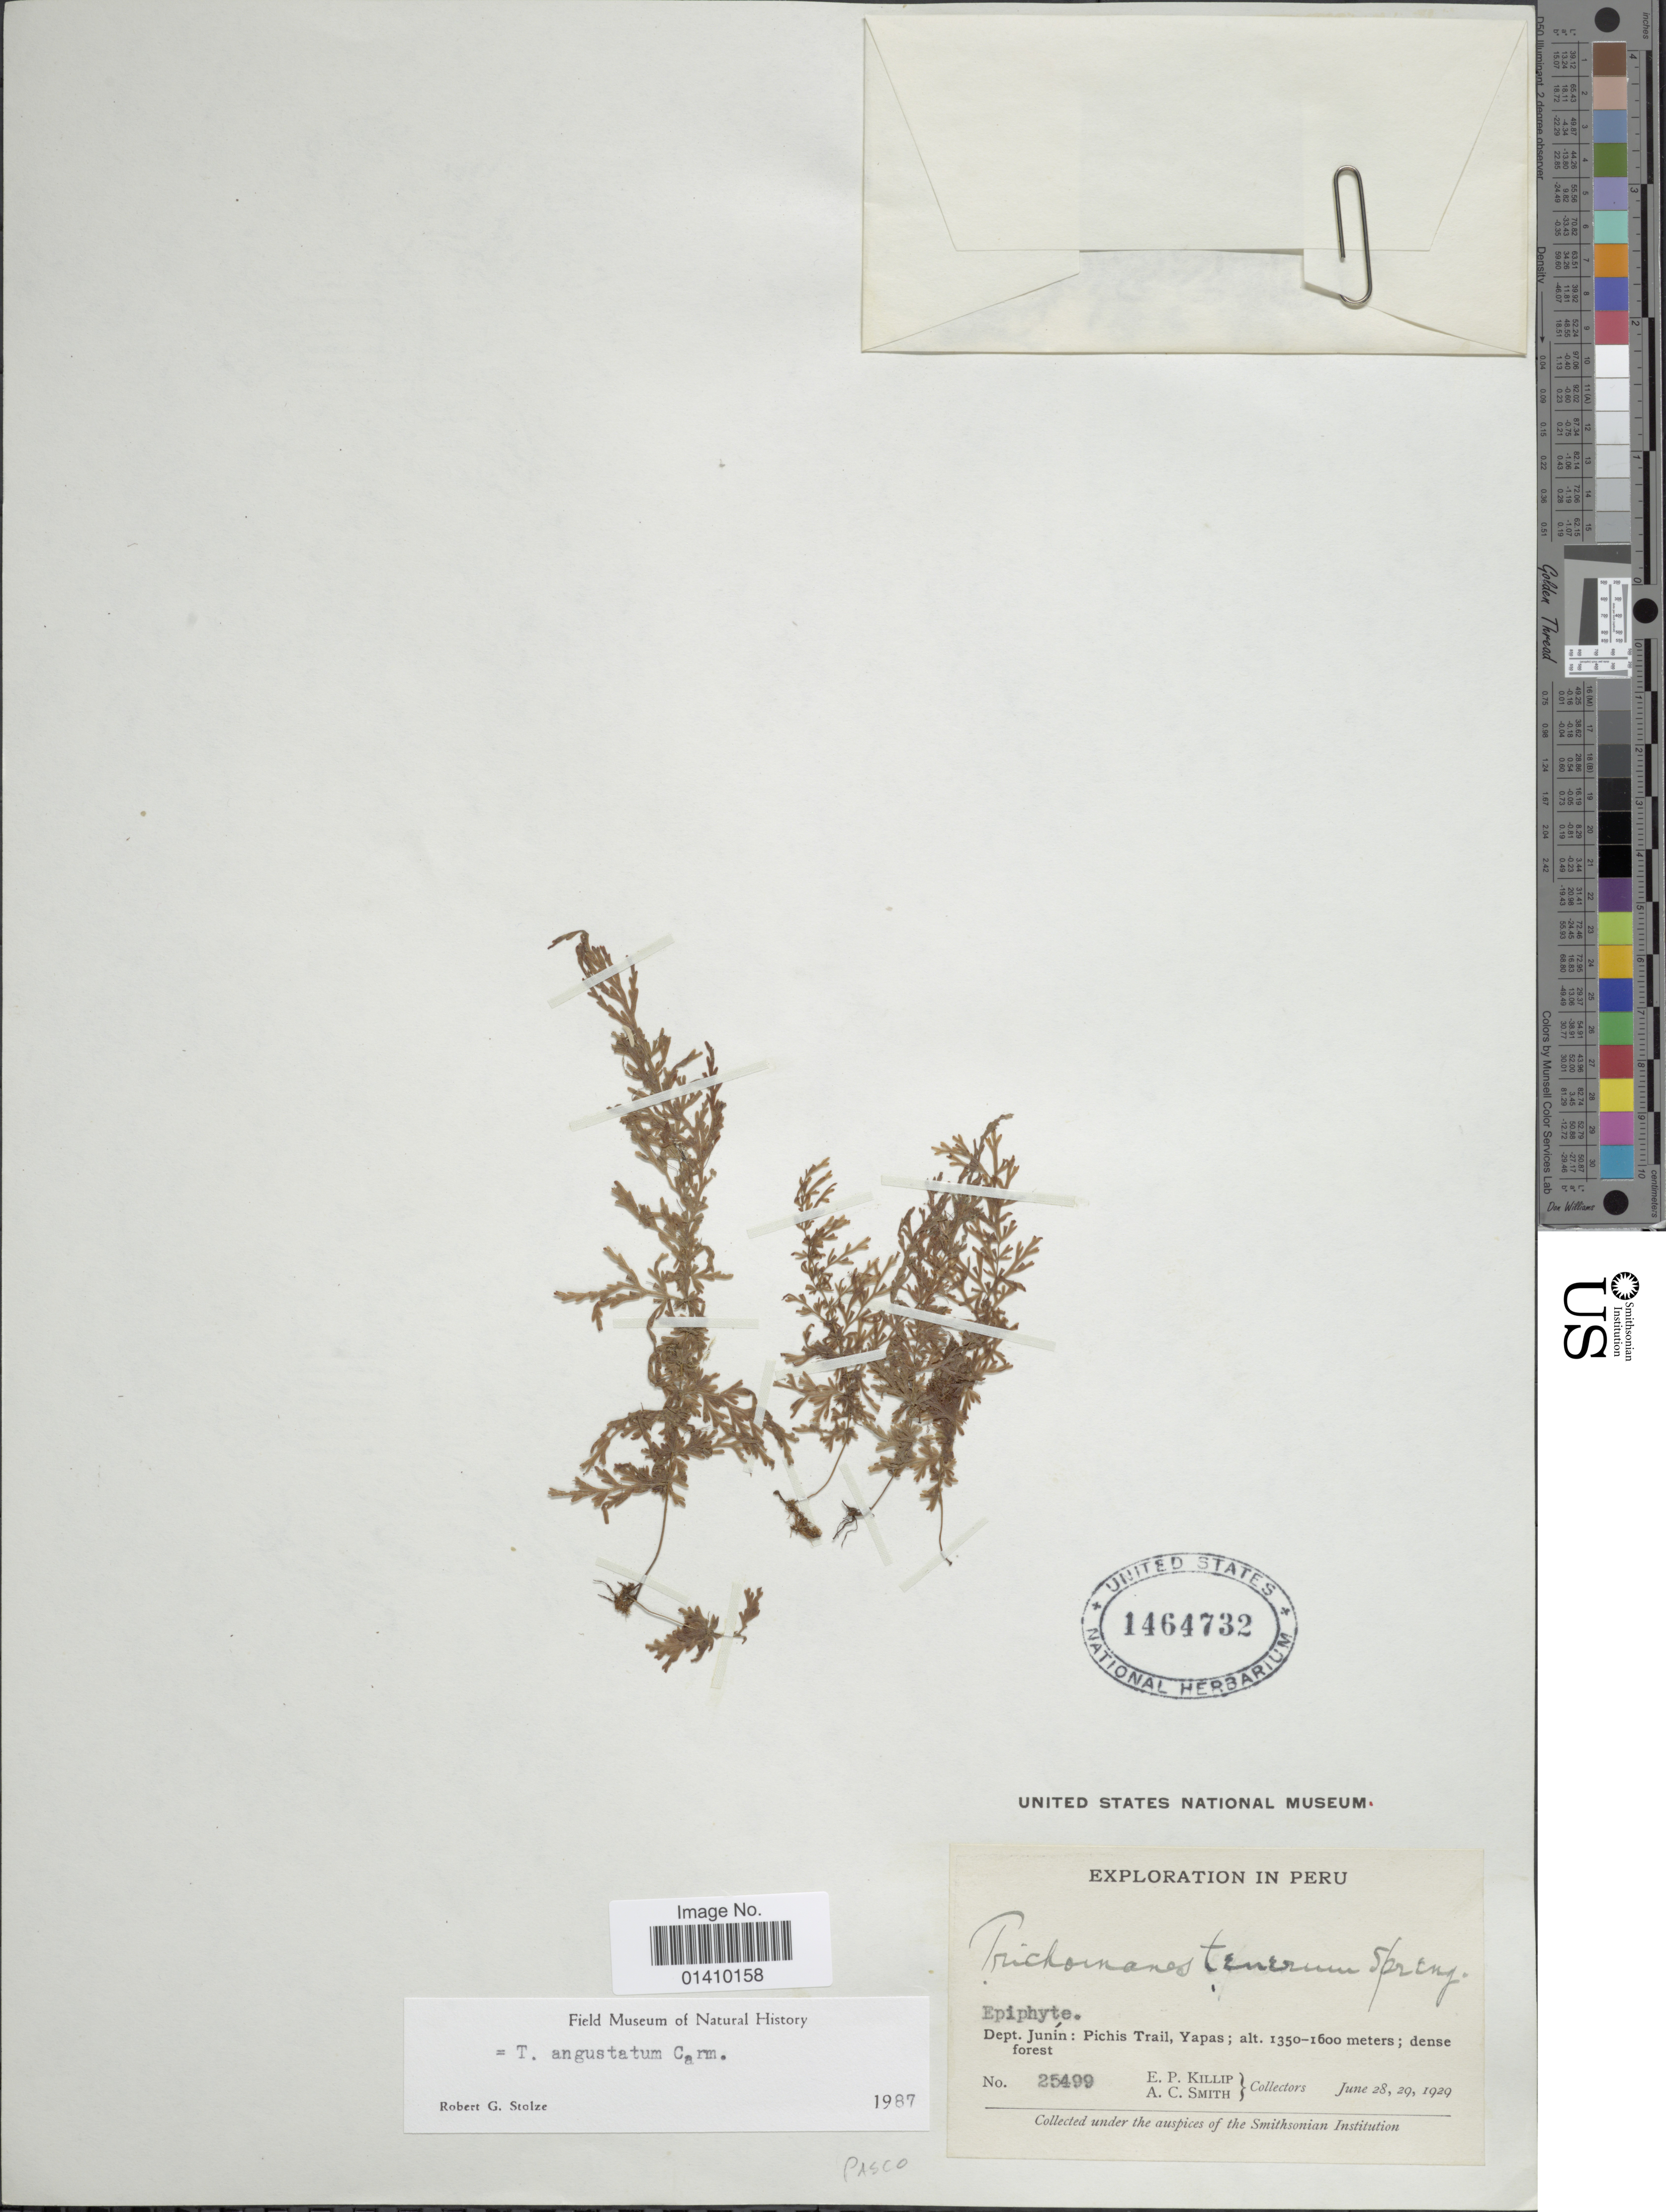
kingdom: Plantae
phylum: Tracheophyta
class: Polypodiopsida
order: Hymenophyllales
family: Hymenophyllaceae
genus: Polyphlebium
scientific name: Polyphlebium angustatum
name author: (Carmich.) Ebihara & Dubuisson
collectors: E. P. Killip & A. C. Smith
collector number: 25499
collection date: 1929-06-28/1929-06-29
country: Peru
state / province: Junín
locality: Pichis Trail, Yapas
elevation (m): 1350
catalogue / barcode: US 1464732